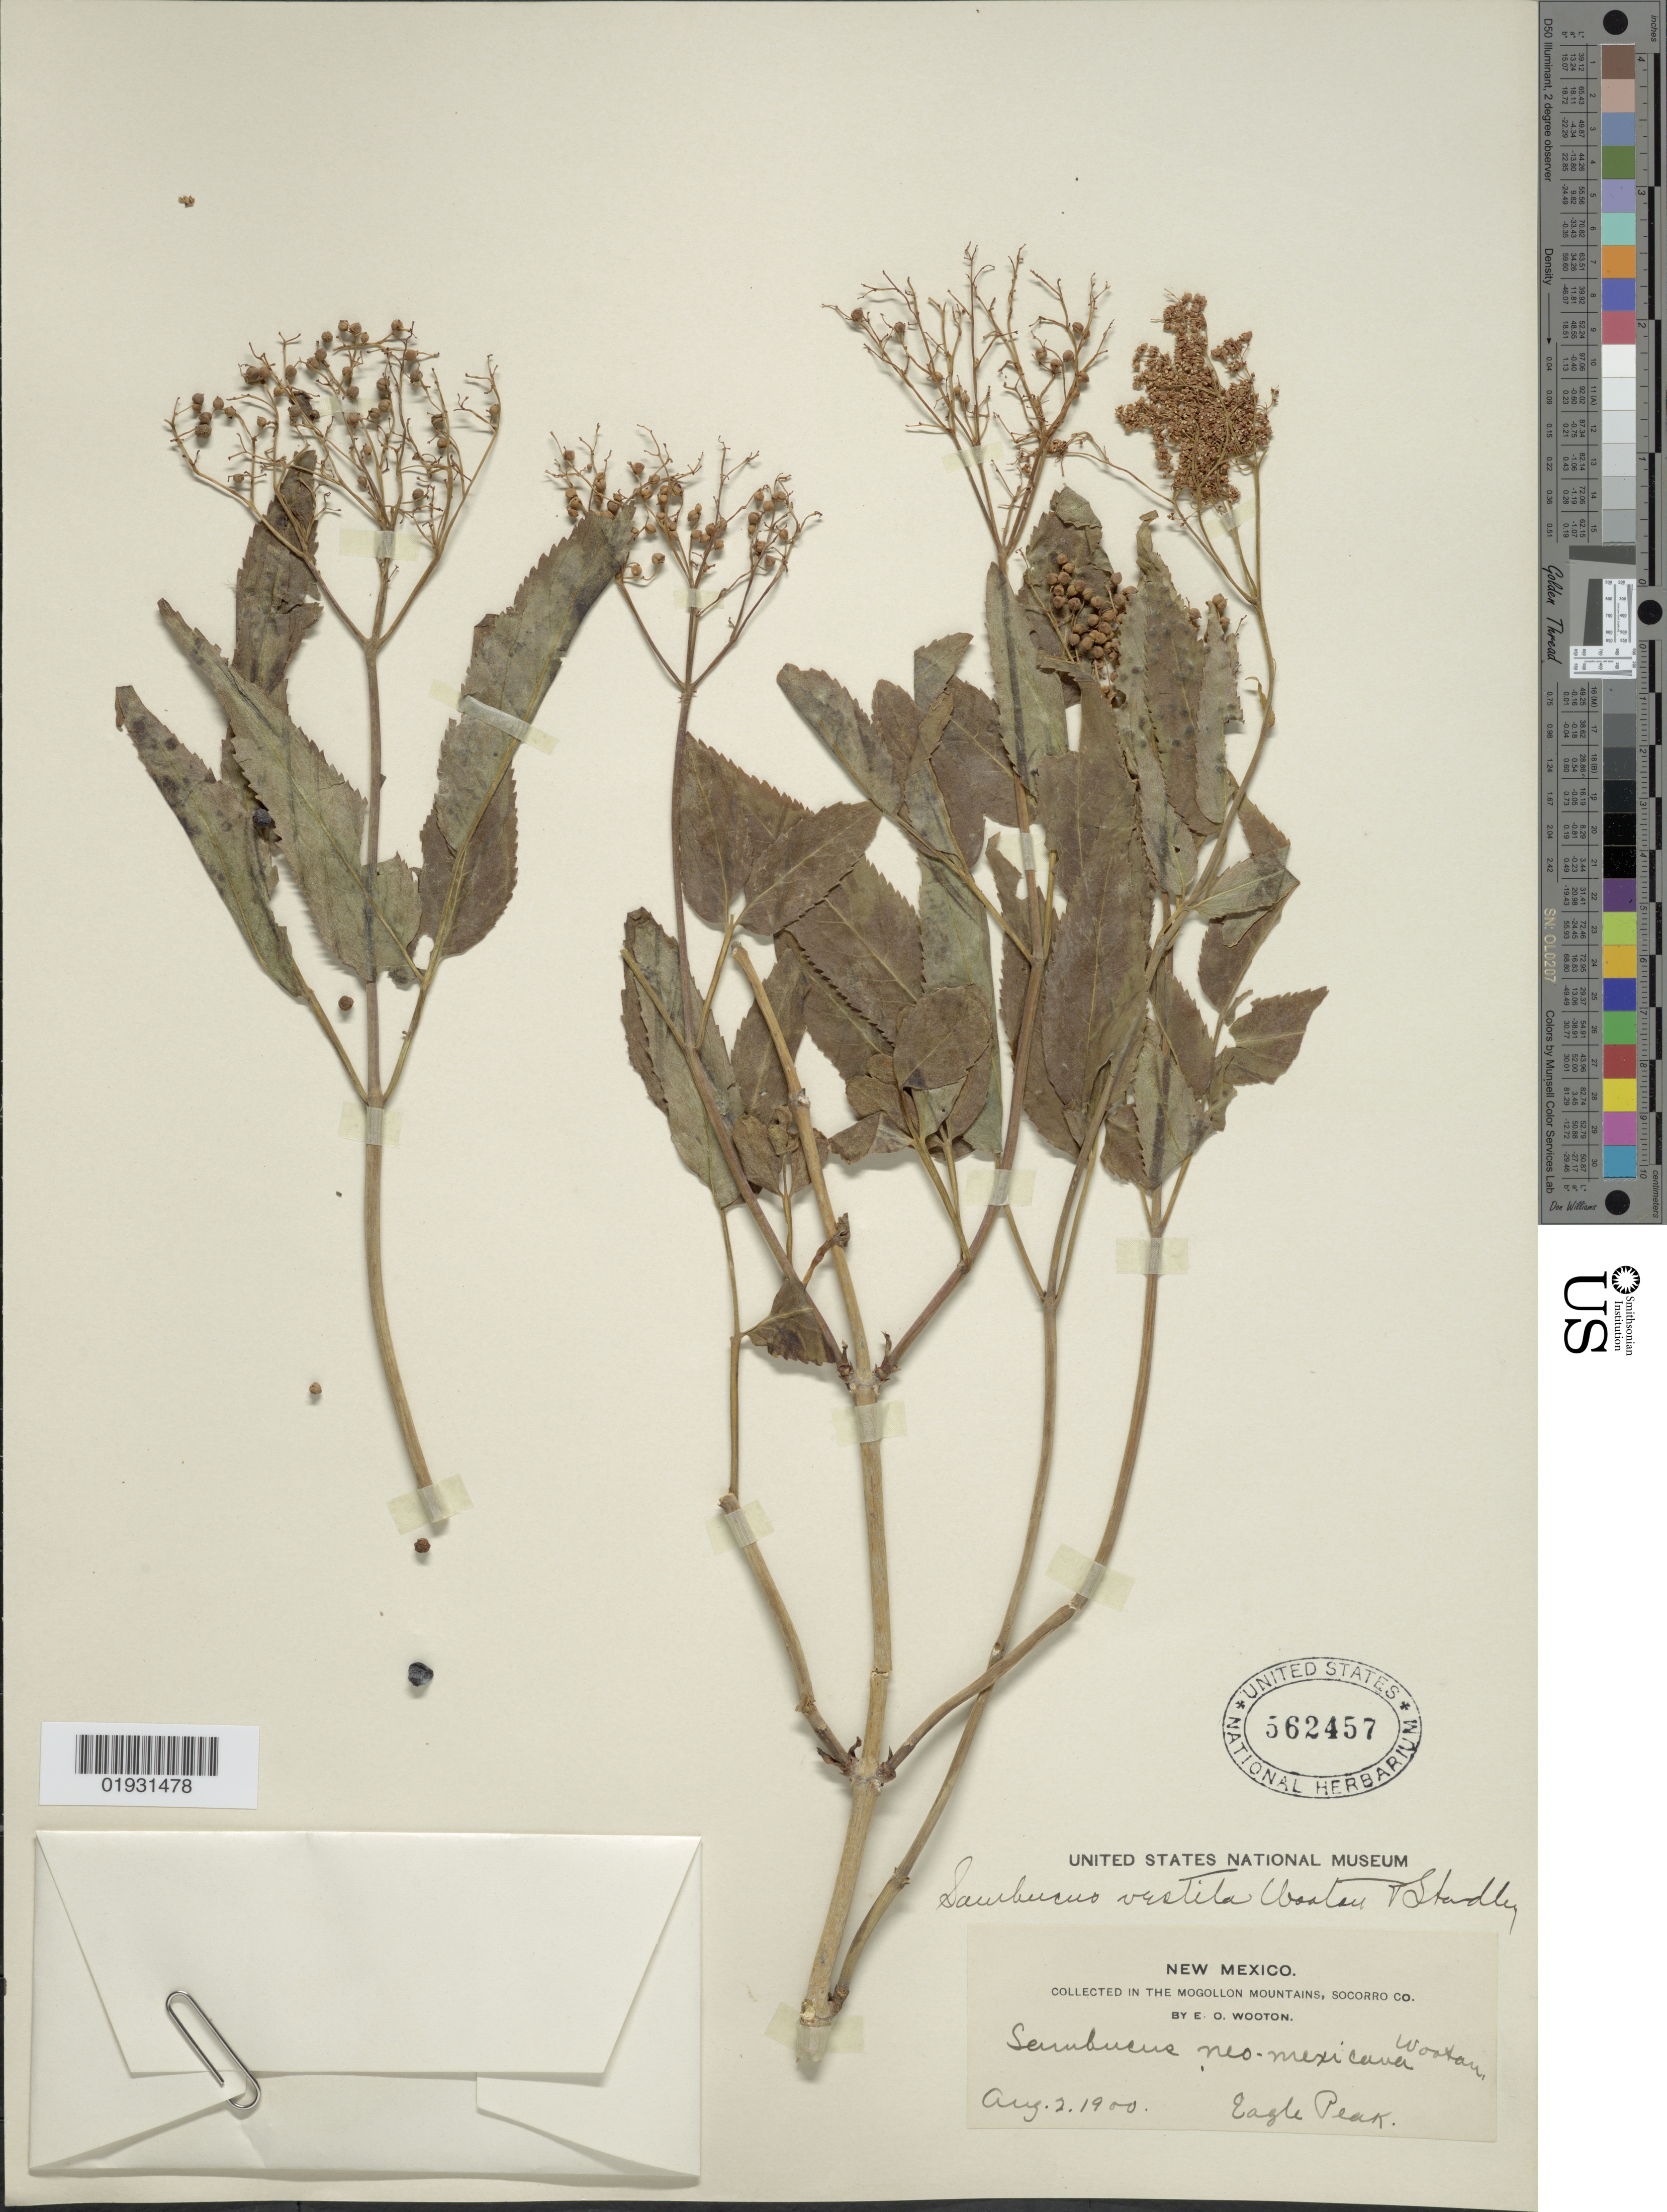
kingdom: Plantae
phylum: Tracheophyta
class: Magnoliopsida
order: Dipsacales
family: Viburnaceae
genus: Sambucus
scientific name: Sambucus vestita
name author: Wooton & Standl.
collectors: E. O. Wooton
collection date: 1900-08-02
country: United States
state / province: New Mexico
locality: The Mogollon Mountains, Socorro Co. Eagle Peak.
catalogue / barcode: US 562457